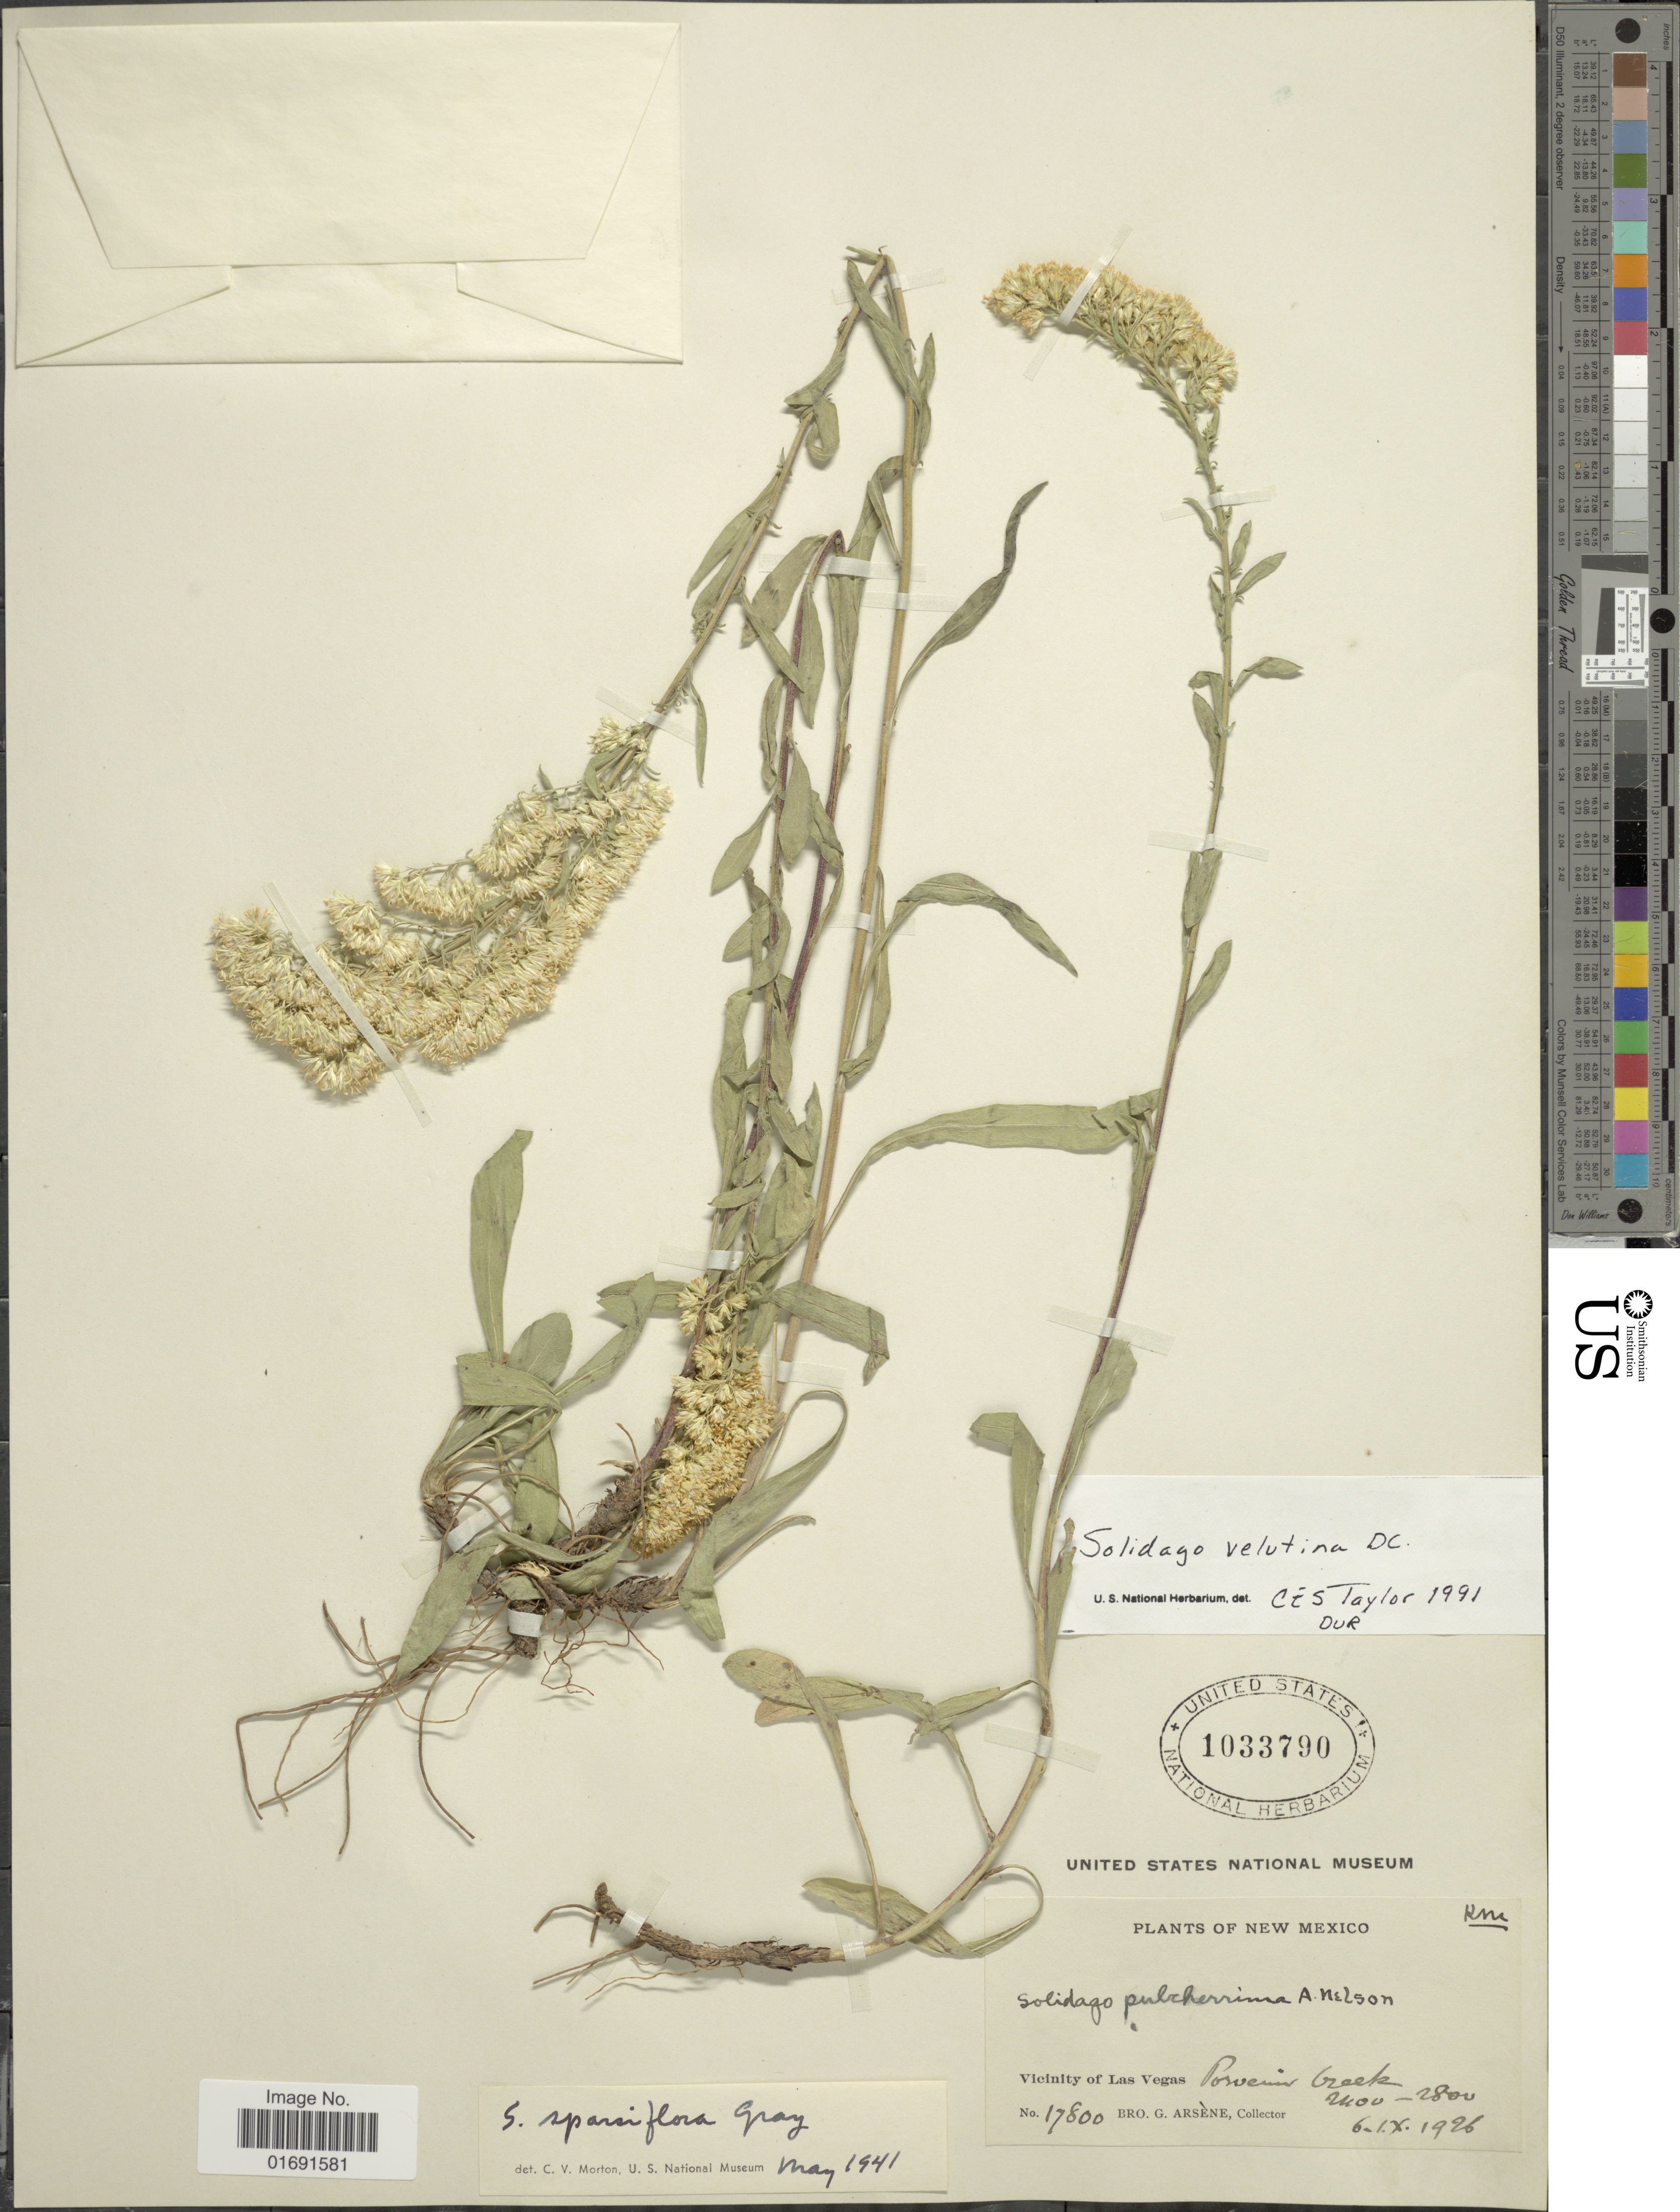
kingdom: Plantae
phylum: Tracheophyta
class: Magnoliopsida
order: Asterales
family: Asteraceae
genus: Solidago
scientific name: Solidago velutina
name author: DC.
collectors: Bro. G. Arsène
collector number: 17800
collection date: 1926-09-06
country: United States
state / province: New Mexico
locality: Vicinity of Las Vegas, Porvenir Creek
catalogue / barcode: US 1033790